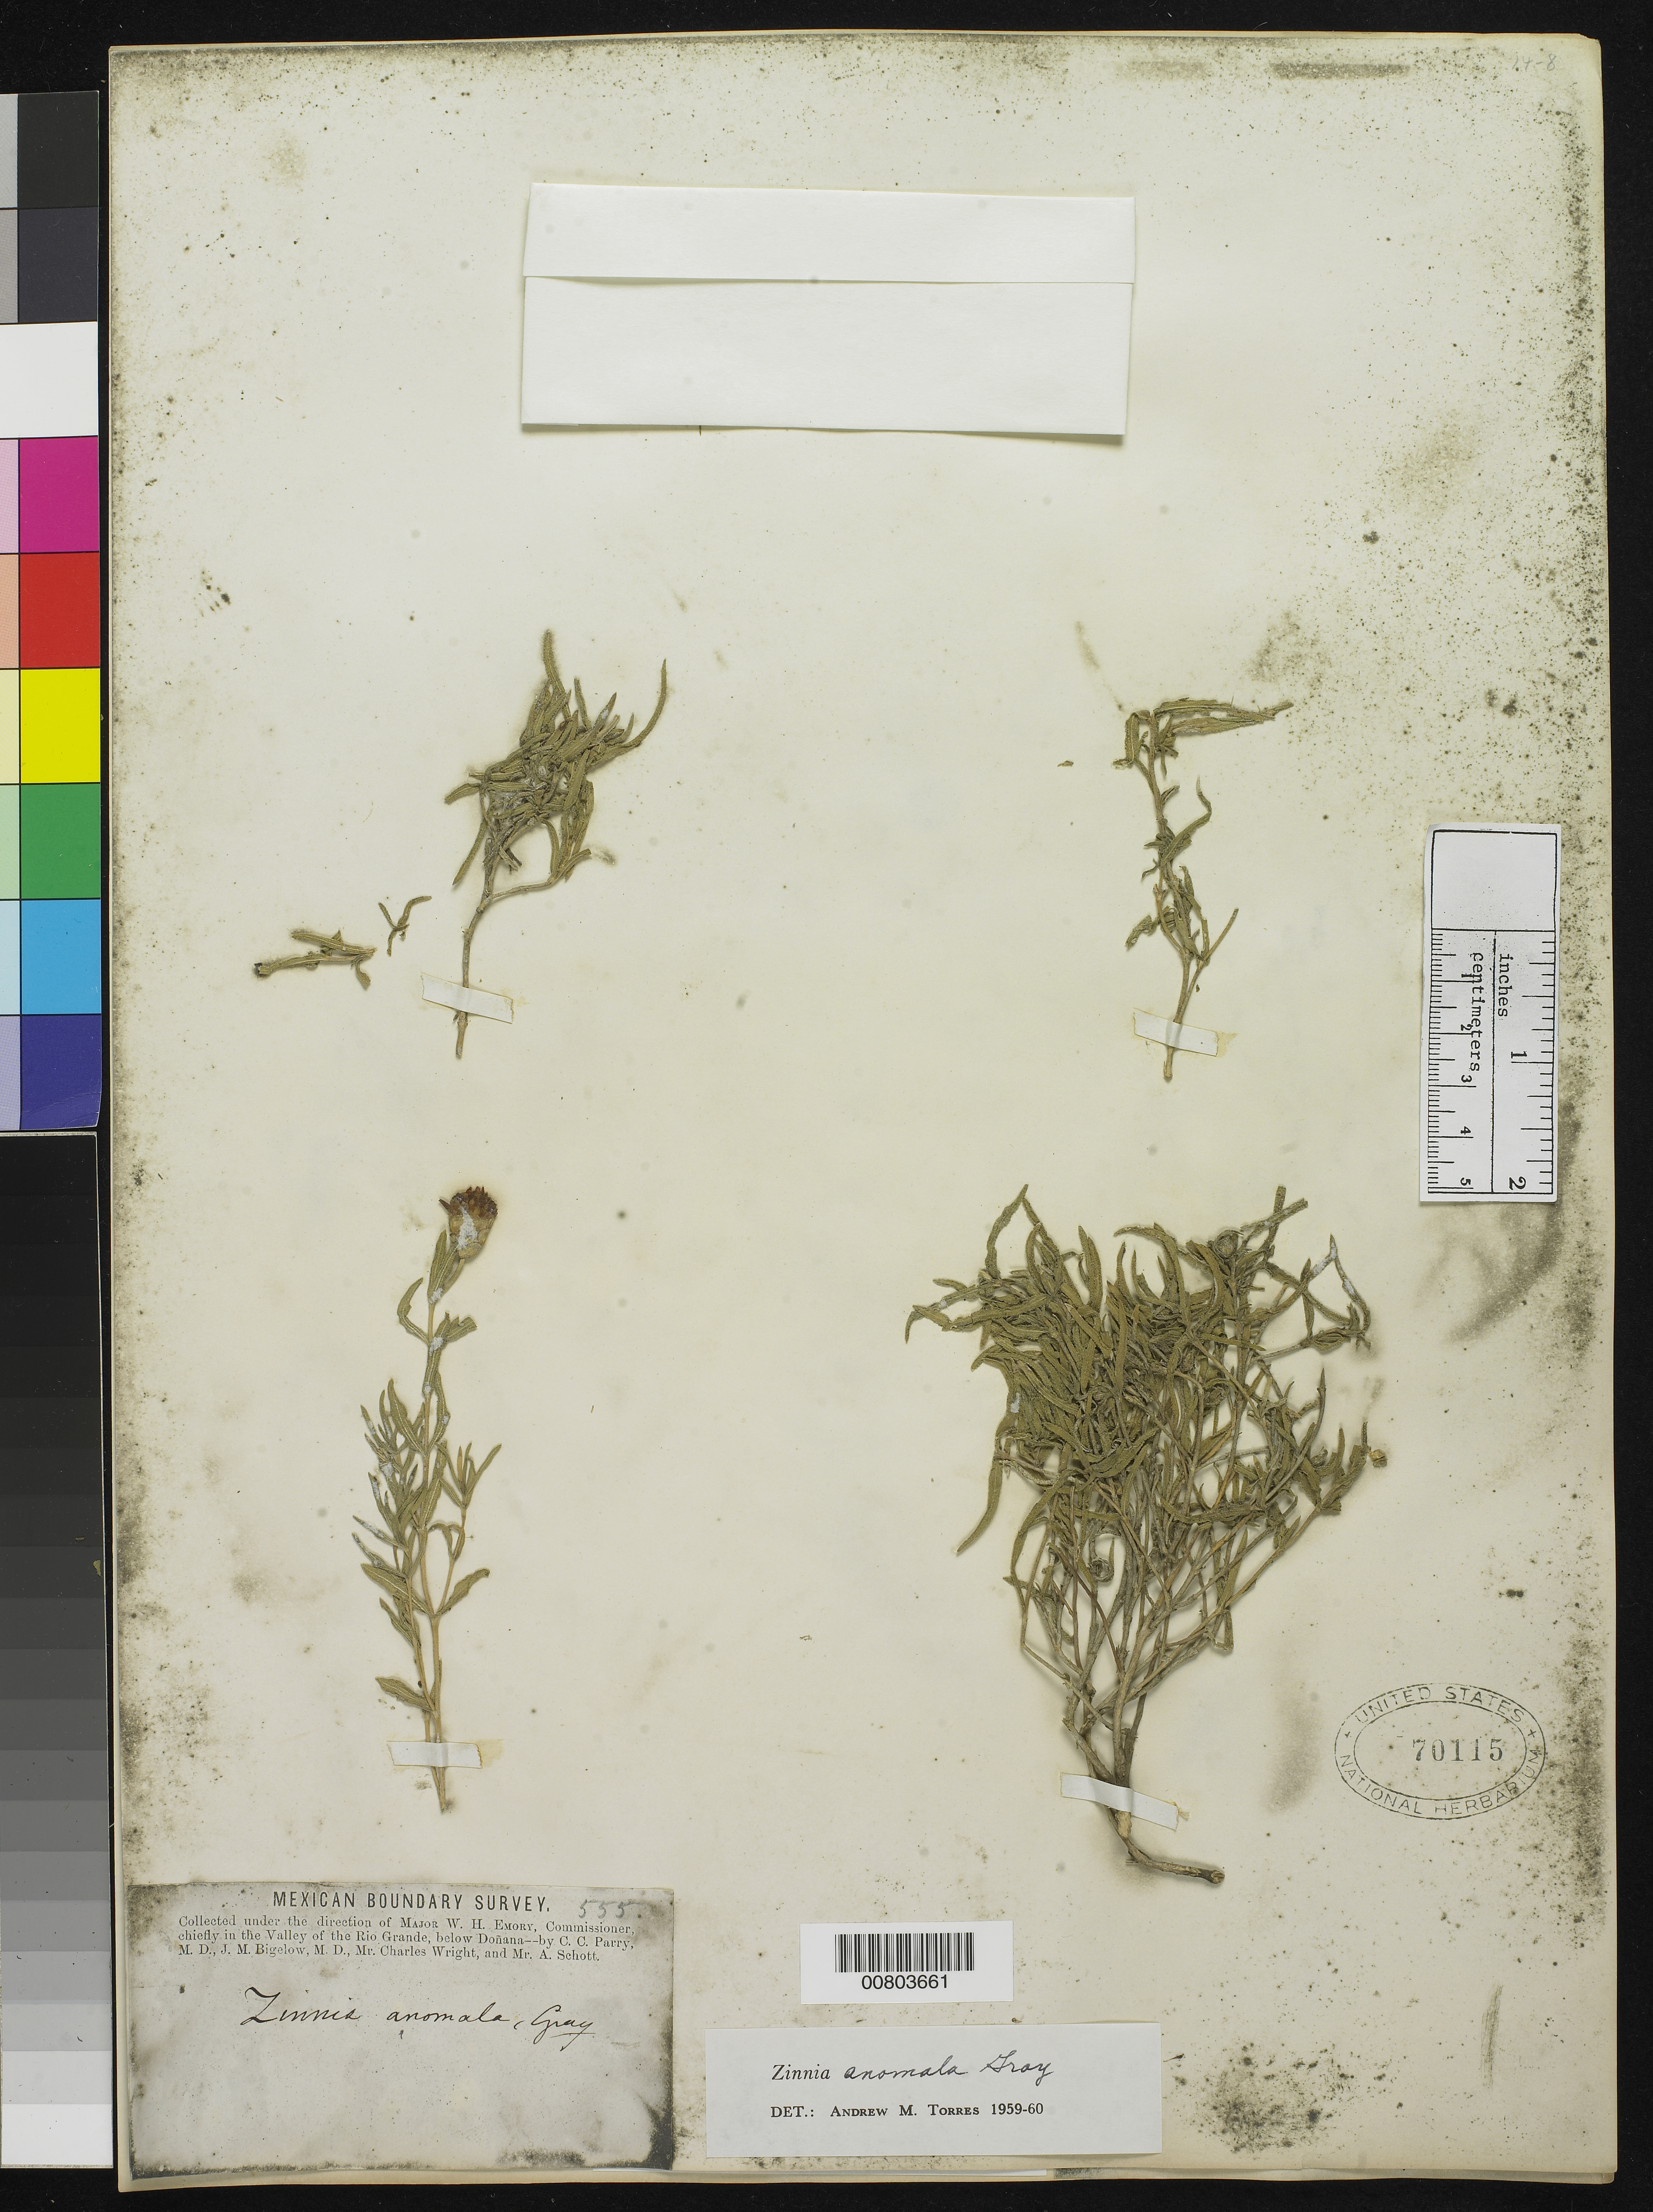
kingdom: Plantae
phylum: Tracheophyta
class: Magnoliopsida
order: Asterales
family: Asteraceae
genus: Zinnia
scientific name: Zinnia anomala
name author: A. Gray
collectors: C. C. Parry, J. M. Bigelow, C. Wright & A. C. V. Schott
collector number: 555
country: United States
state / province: New Mexico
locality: Valley of the Rio Grande, below Doñana, New Mexico.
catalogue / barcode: US 70115